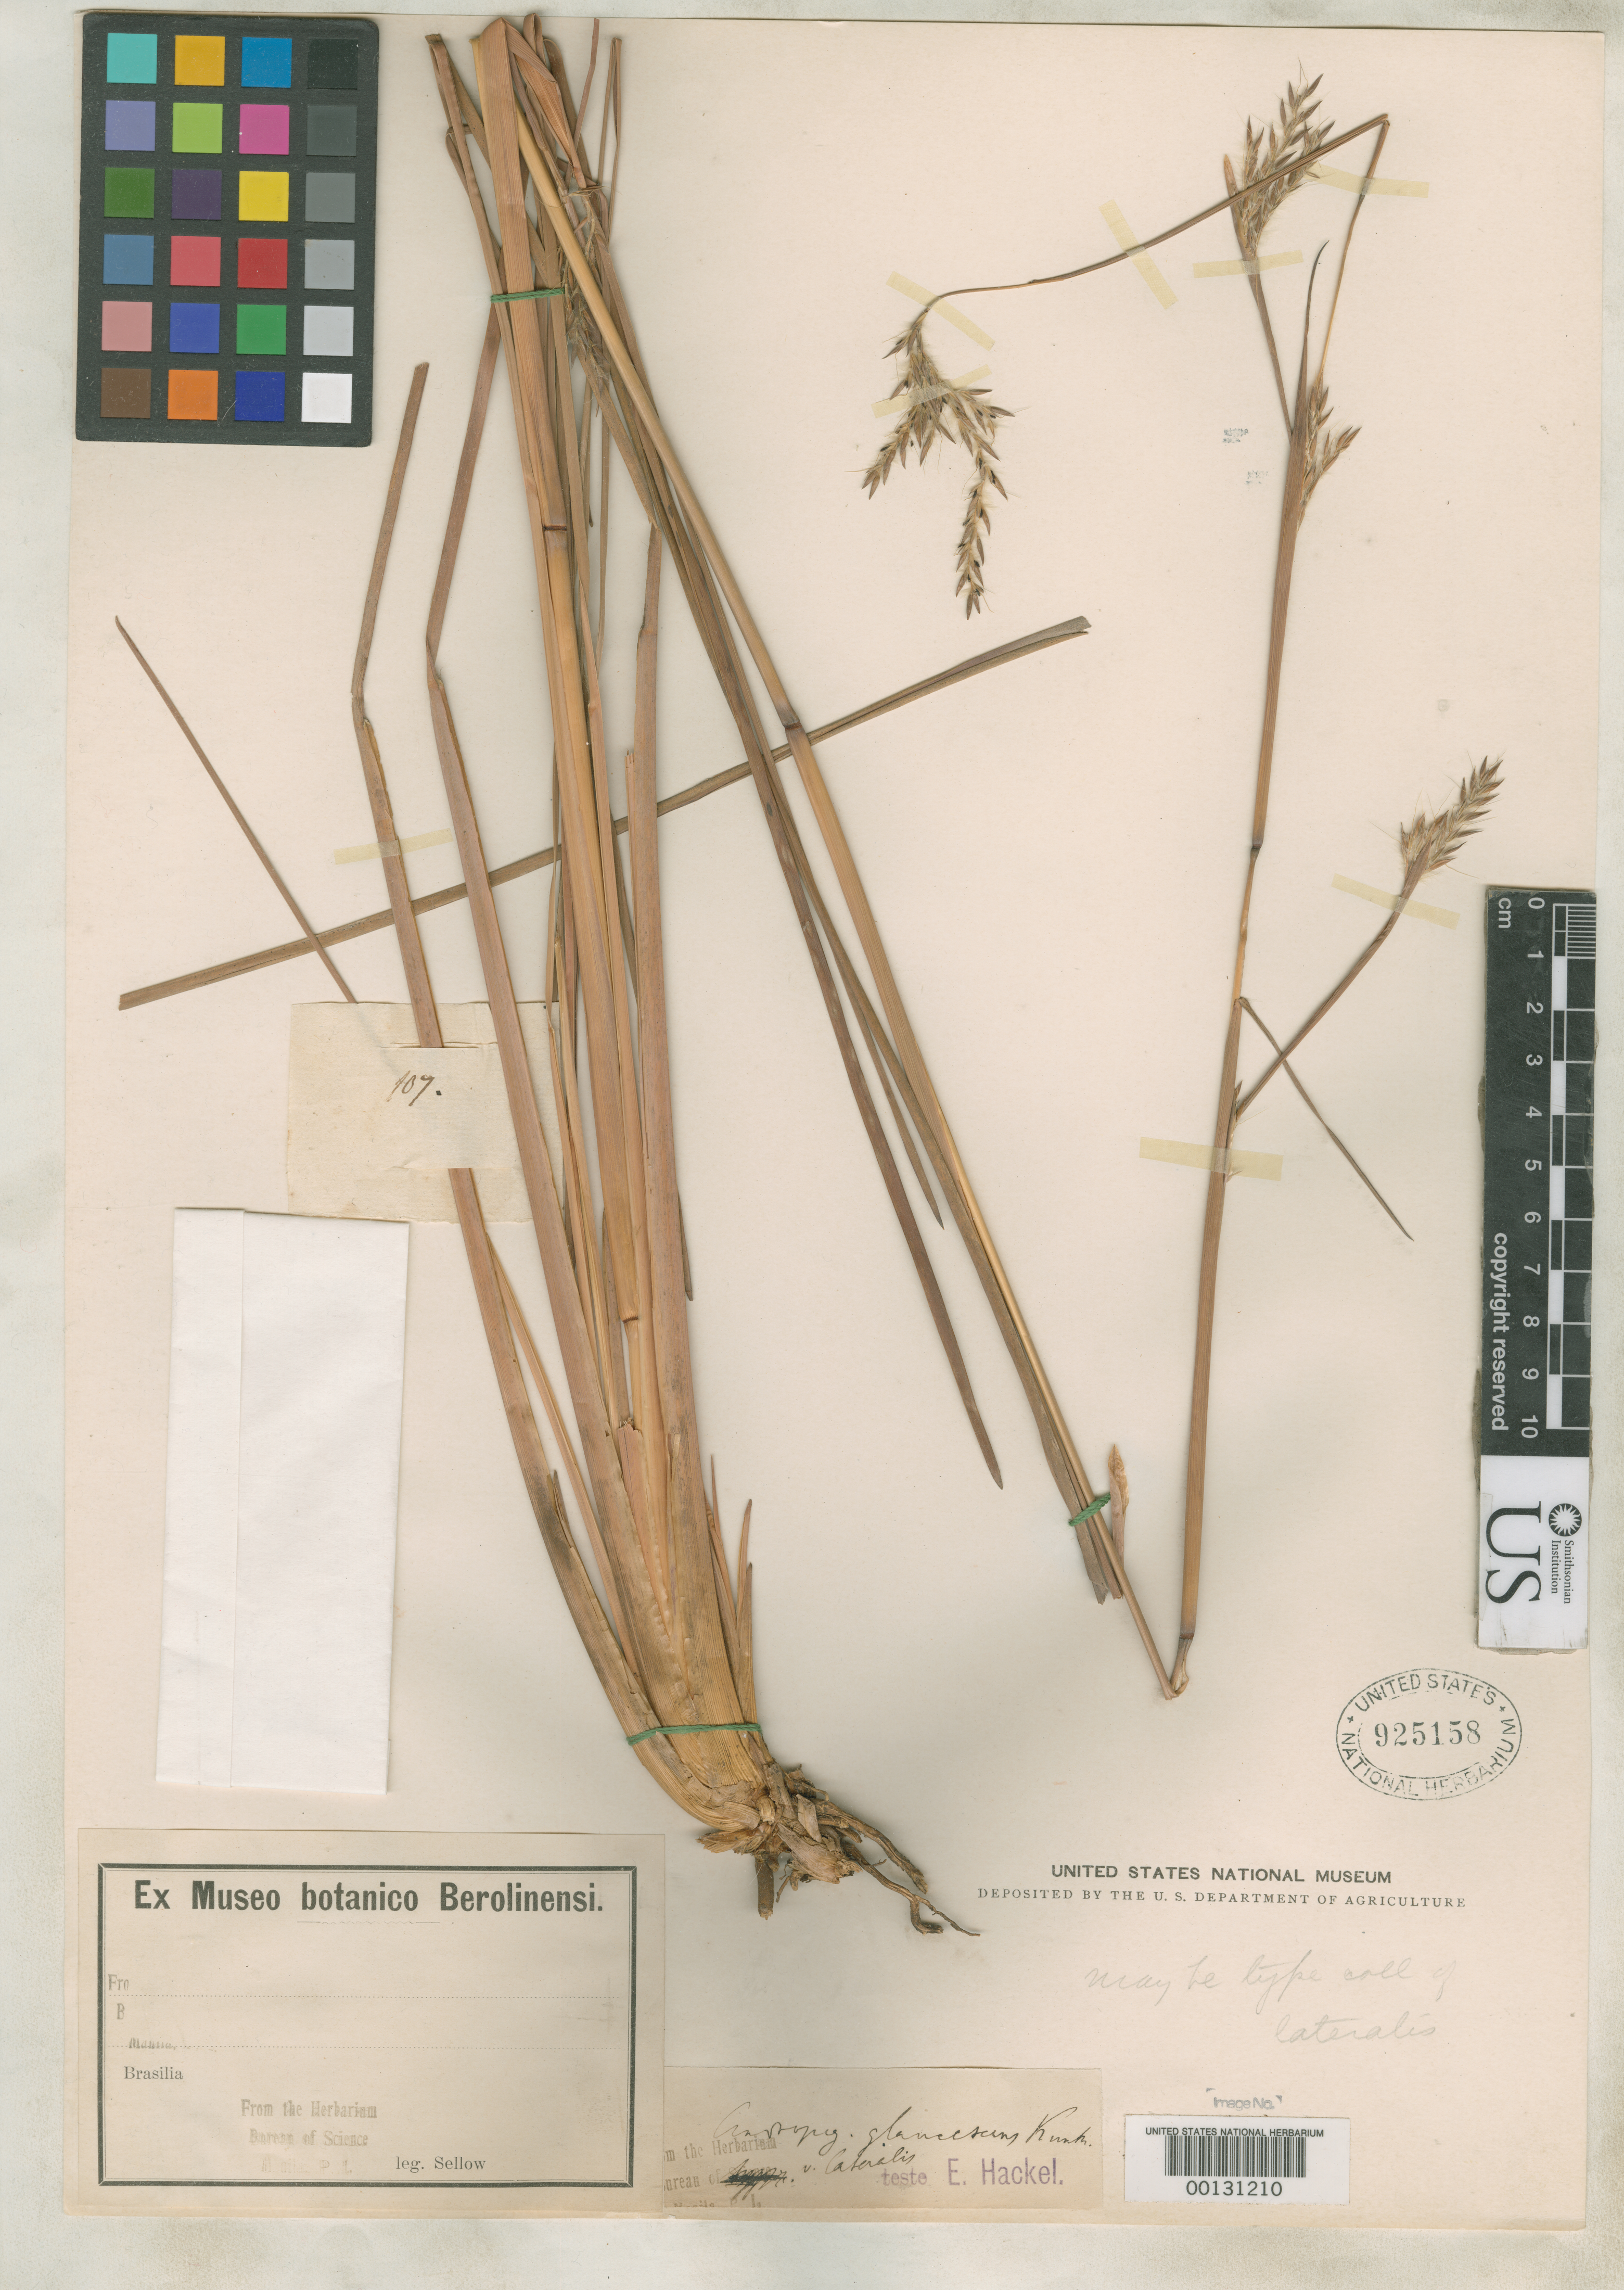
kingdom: Plantae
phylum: Tracheophyta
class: Liliopsida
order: Poales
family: Poaceae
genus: Andropogon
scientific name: Andropogon lateralis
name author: Nees in Mart.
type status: Type Collection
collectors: F. Sellow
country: Brazil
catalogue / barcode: US 925158